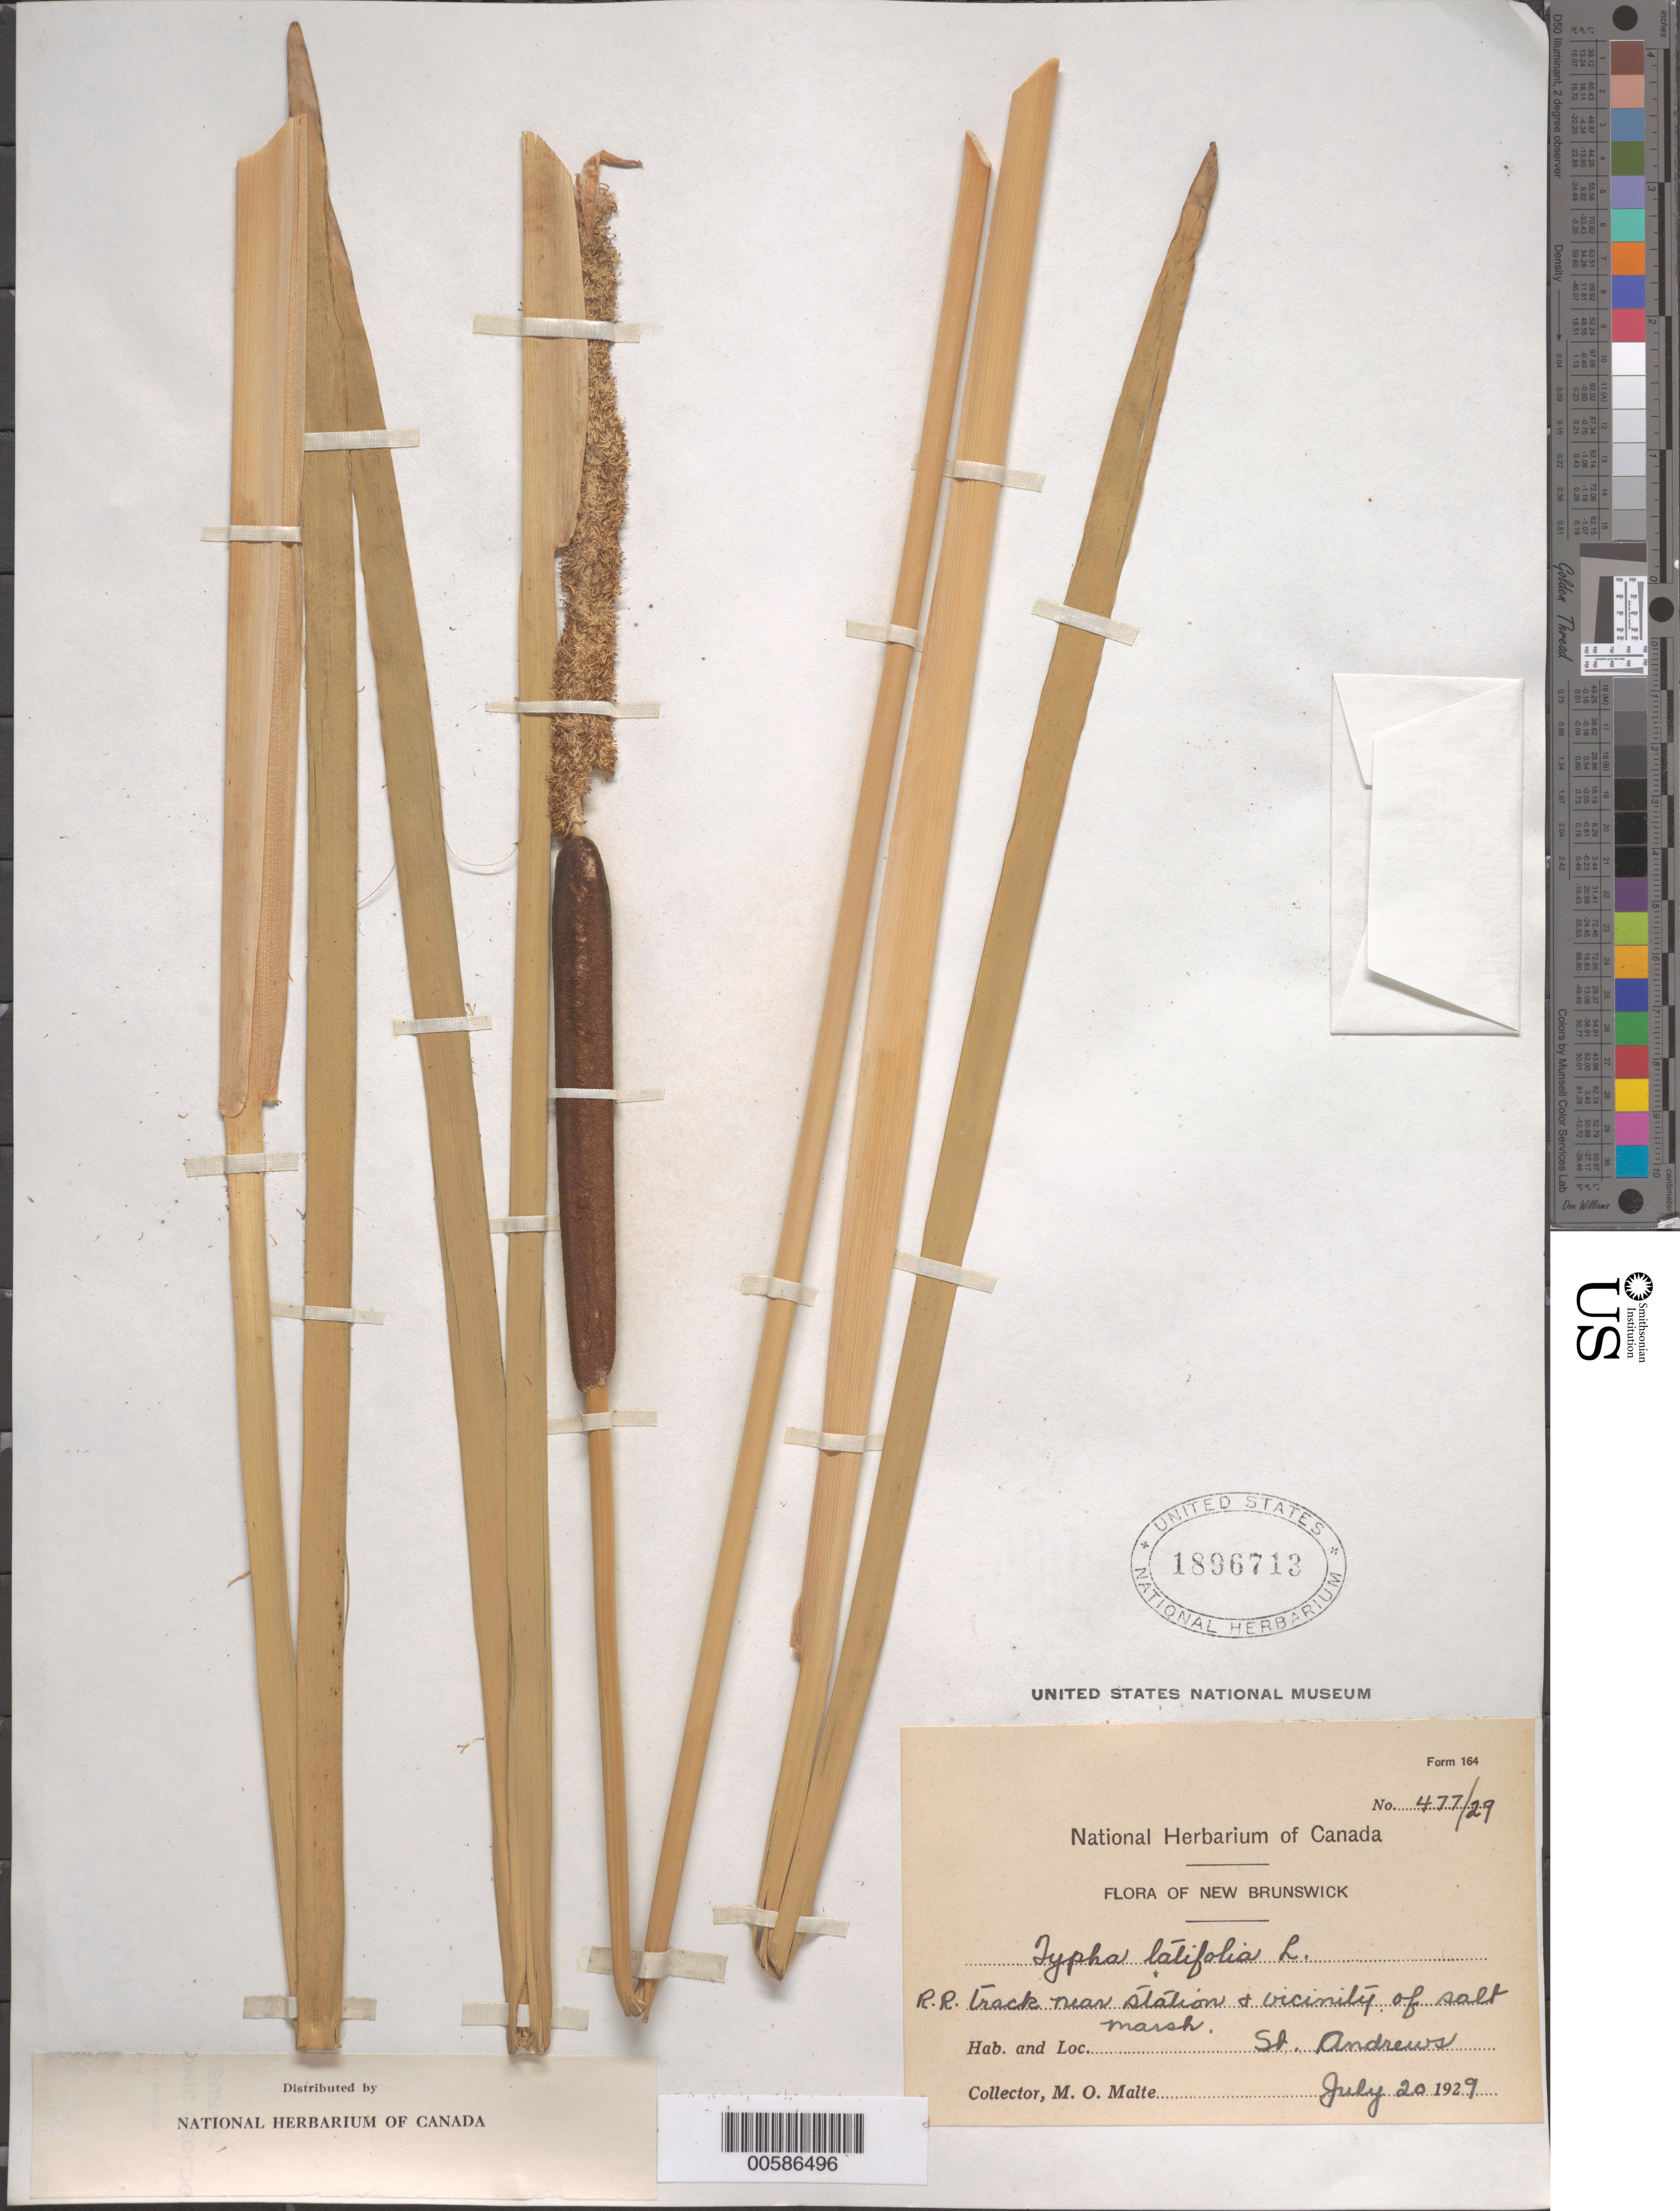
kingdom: Plantae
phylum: Tracheophyta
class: Liliopsida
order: Poales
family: Typhaceae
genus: Typha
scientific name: Typha latifolia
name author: L.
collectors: M. Malte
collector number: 477/29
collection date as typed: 20 Jul 1929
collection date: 1929-07-20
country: Canada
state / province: New Brunswick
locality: St. Andrews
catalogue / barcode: US 1896713